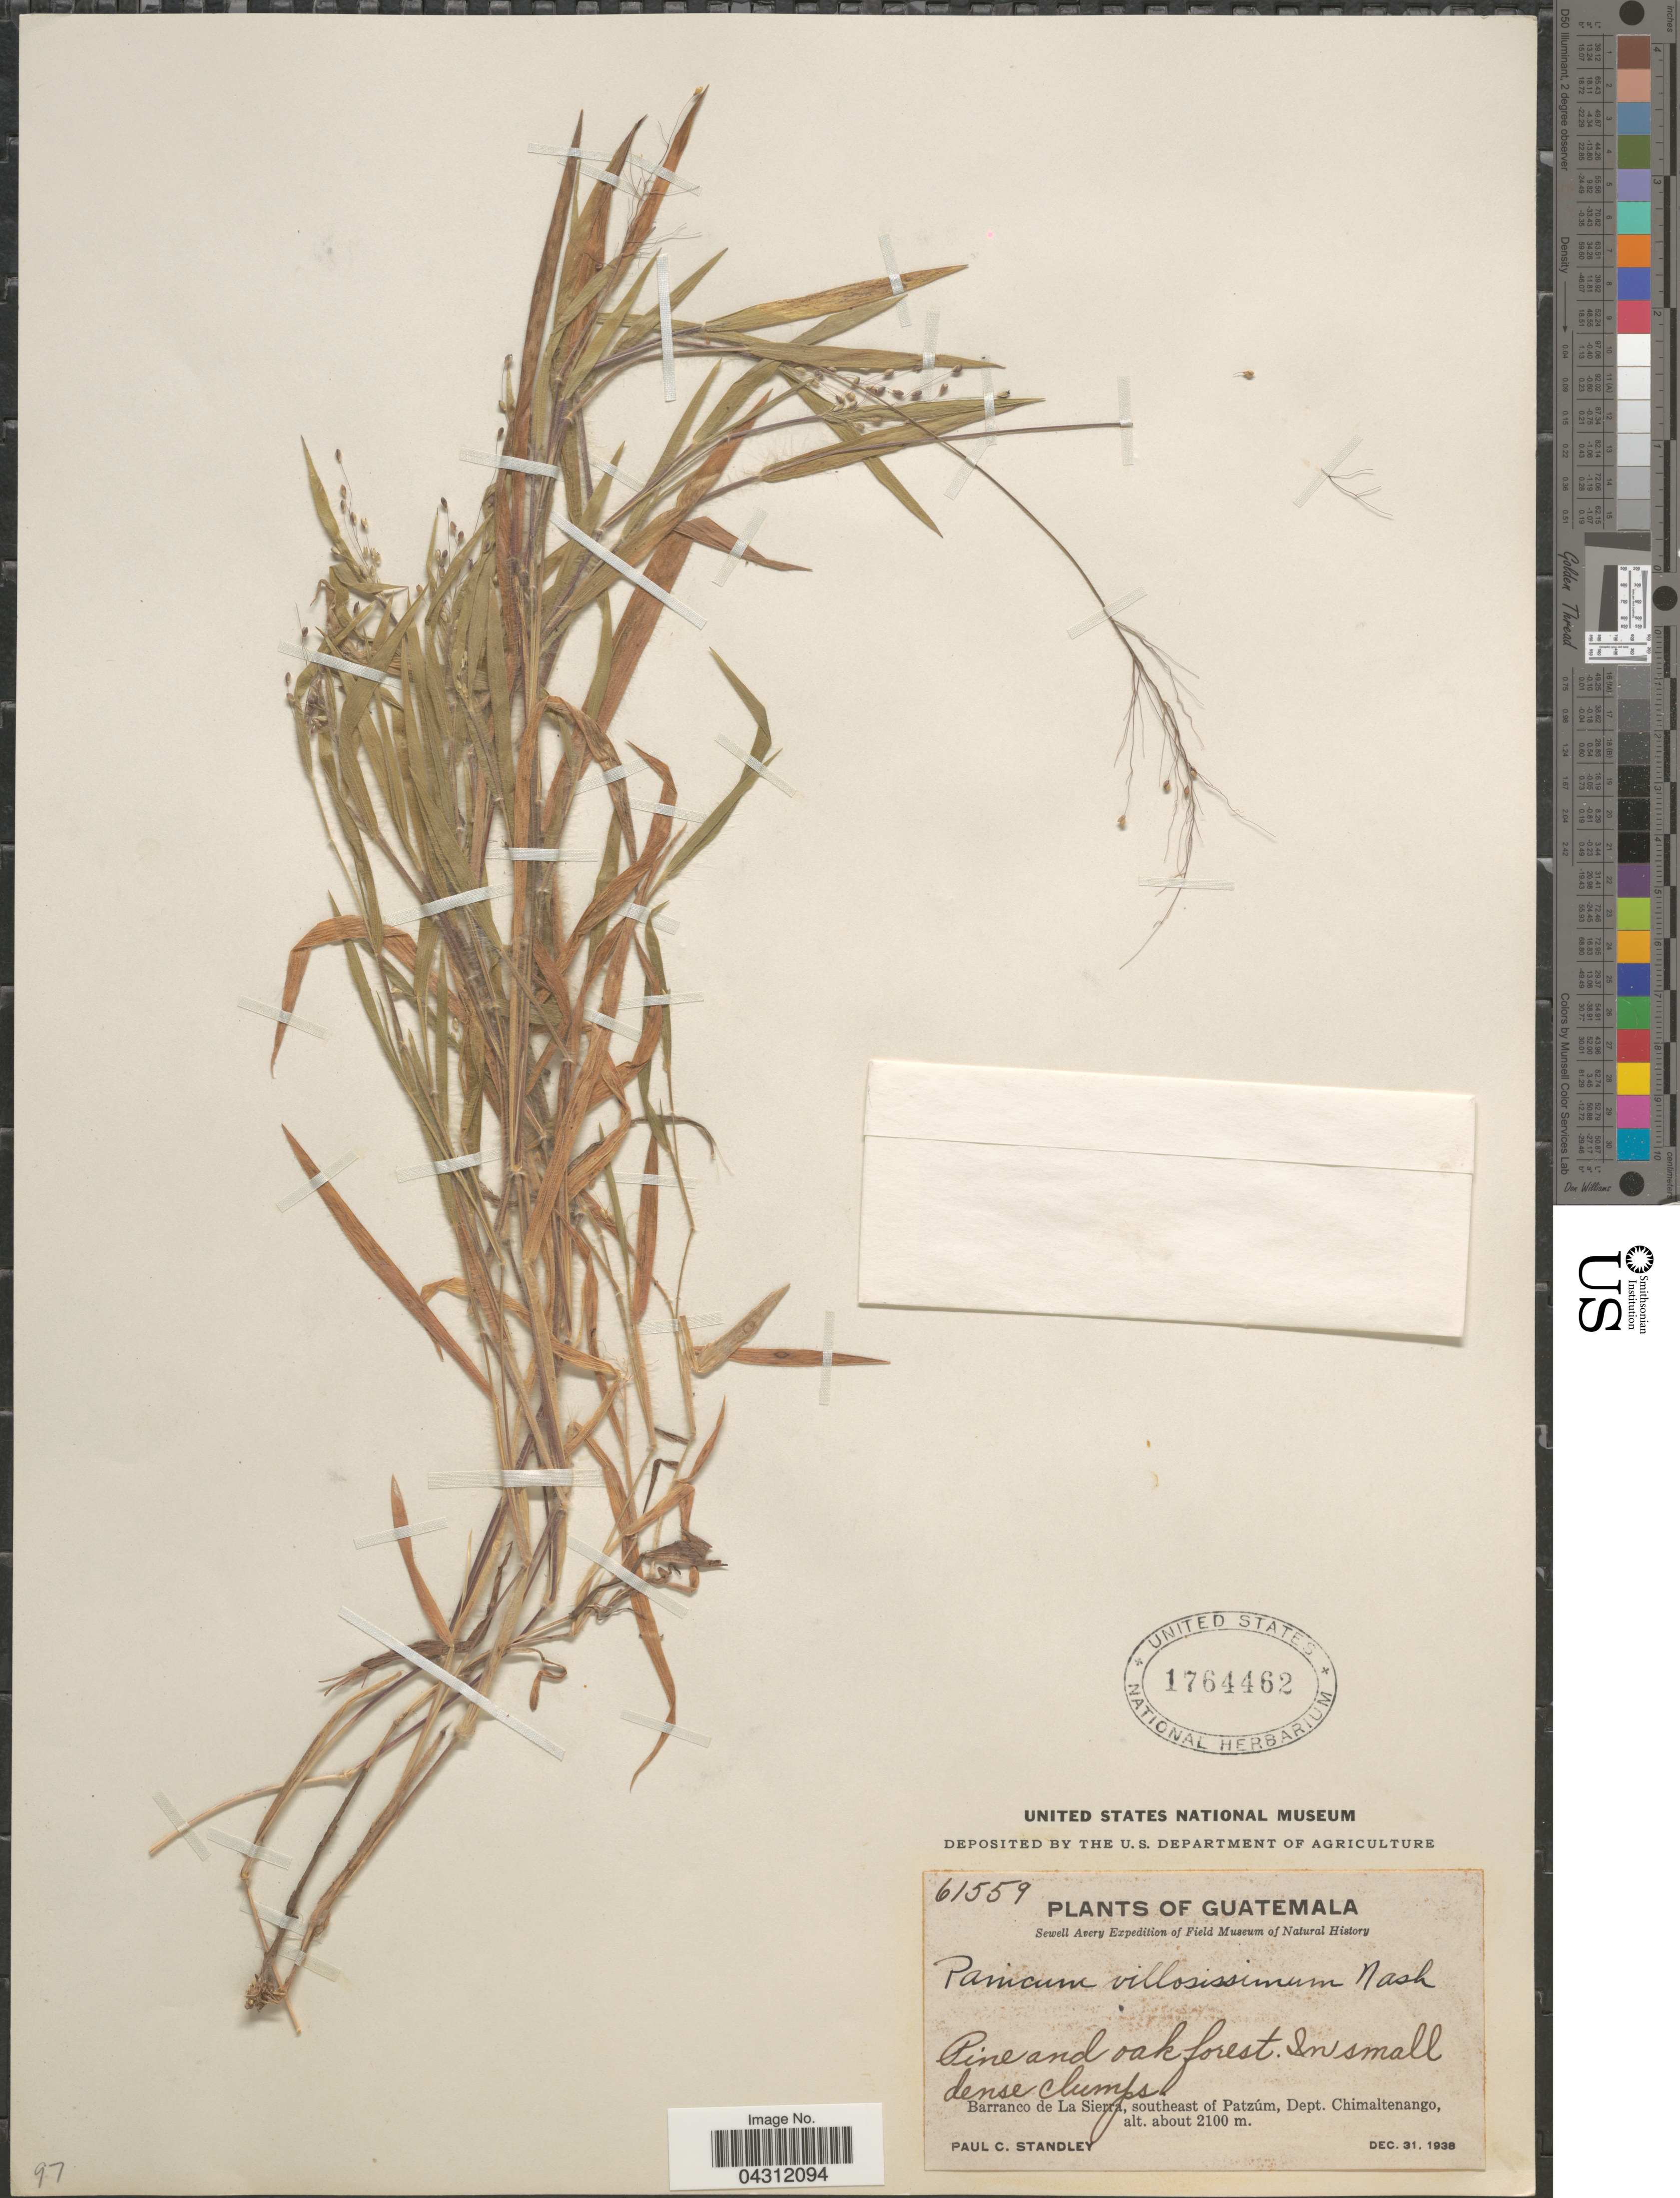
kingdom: Plantae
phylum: Tracheophyta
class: Liliopsida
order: Poales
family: Poaceae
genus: Dichanthelium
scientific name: Dichanthelium acuminatum var. acuminatum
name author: (Sw.) Gould & C.A. Clark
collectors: P. C. Standley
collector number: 61559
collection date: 1938-12-31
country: Guatemala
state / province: Chimaltenango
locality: Sewell Avery Expedition of Field Museum of Natural History. Barranco de La Sierra, southeast of Patzúm, Dept. Chimaltenango.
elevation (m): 2100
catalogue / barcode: US 1764462